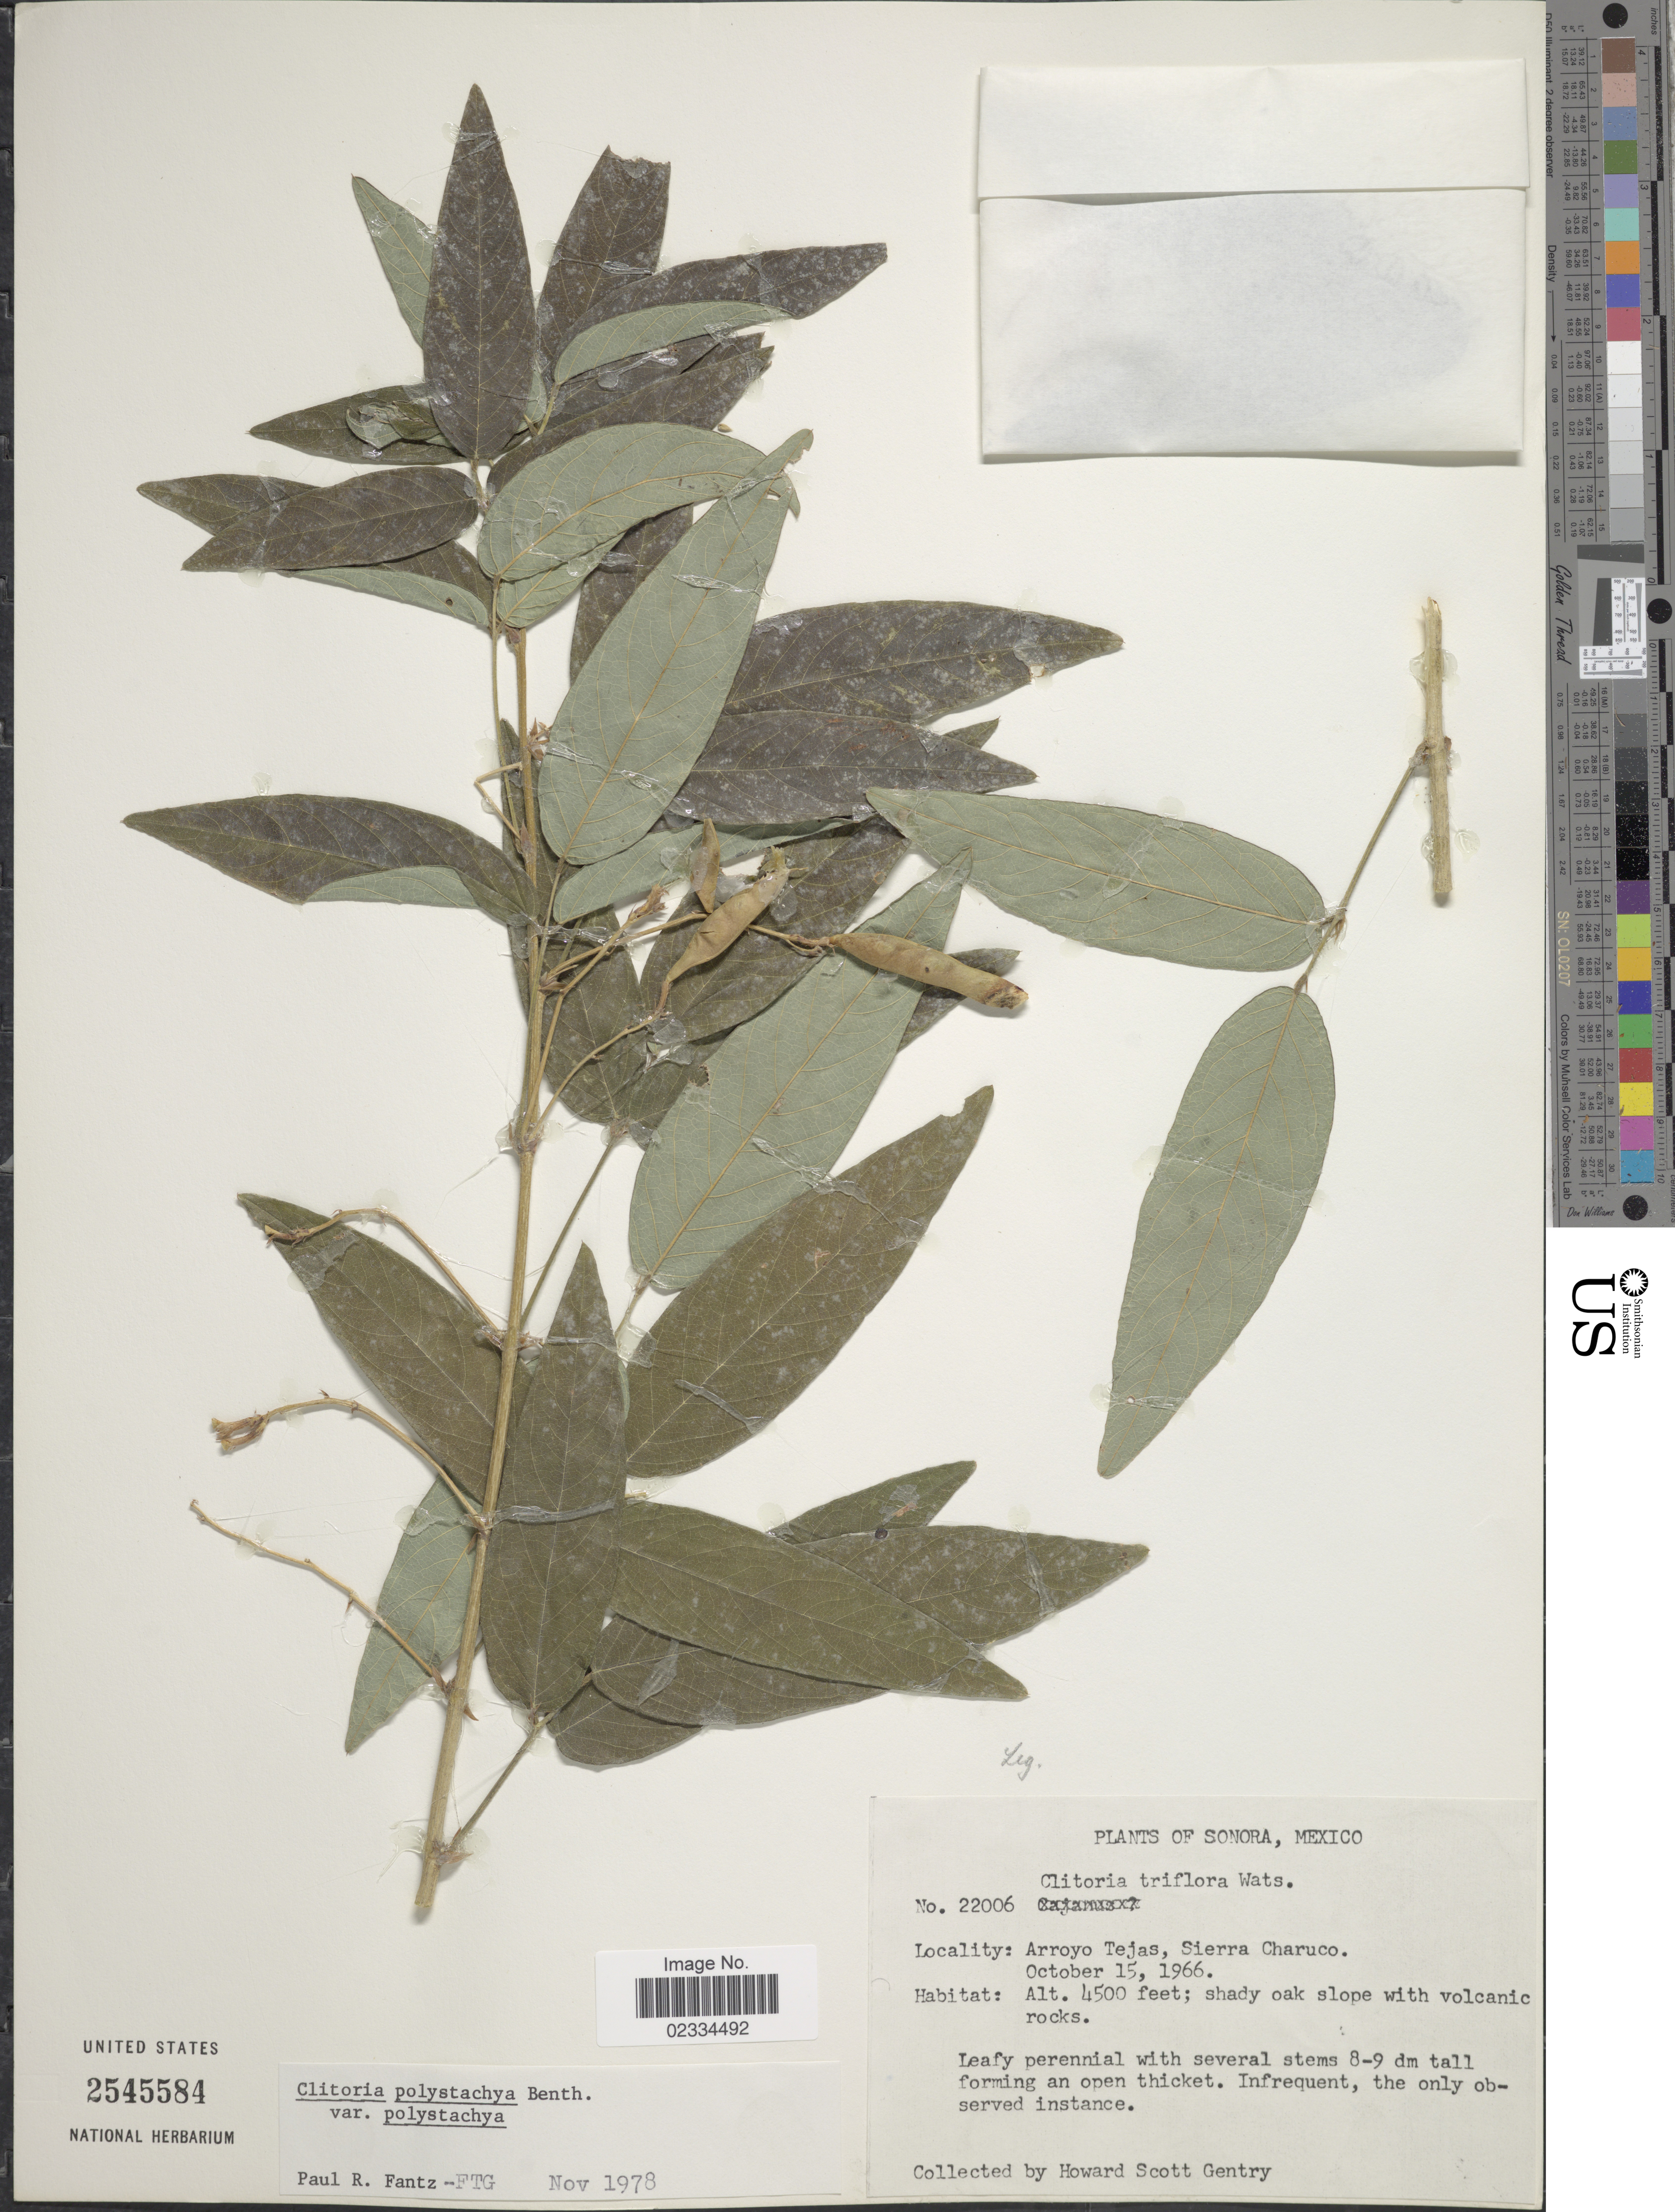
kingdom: Plantae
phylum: Tracheophyta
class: Magnoliopsida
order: Fabales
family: Fabaceae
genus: Clitoria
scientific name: Clitoria polystachya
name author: Benth.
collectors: H. S. Gentry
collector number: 22006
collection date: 1966-10-15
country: Mexico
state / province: Sonora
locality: Arroyo Tejas, Sierra Charuco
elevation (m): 1372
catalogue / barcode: US 2545584